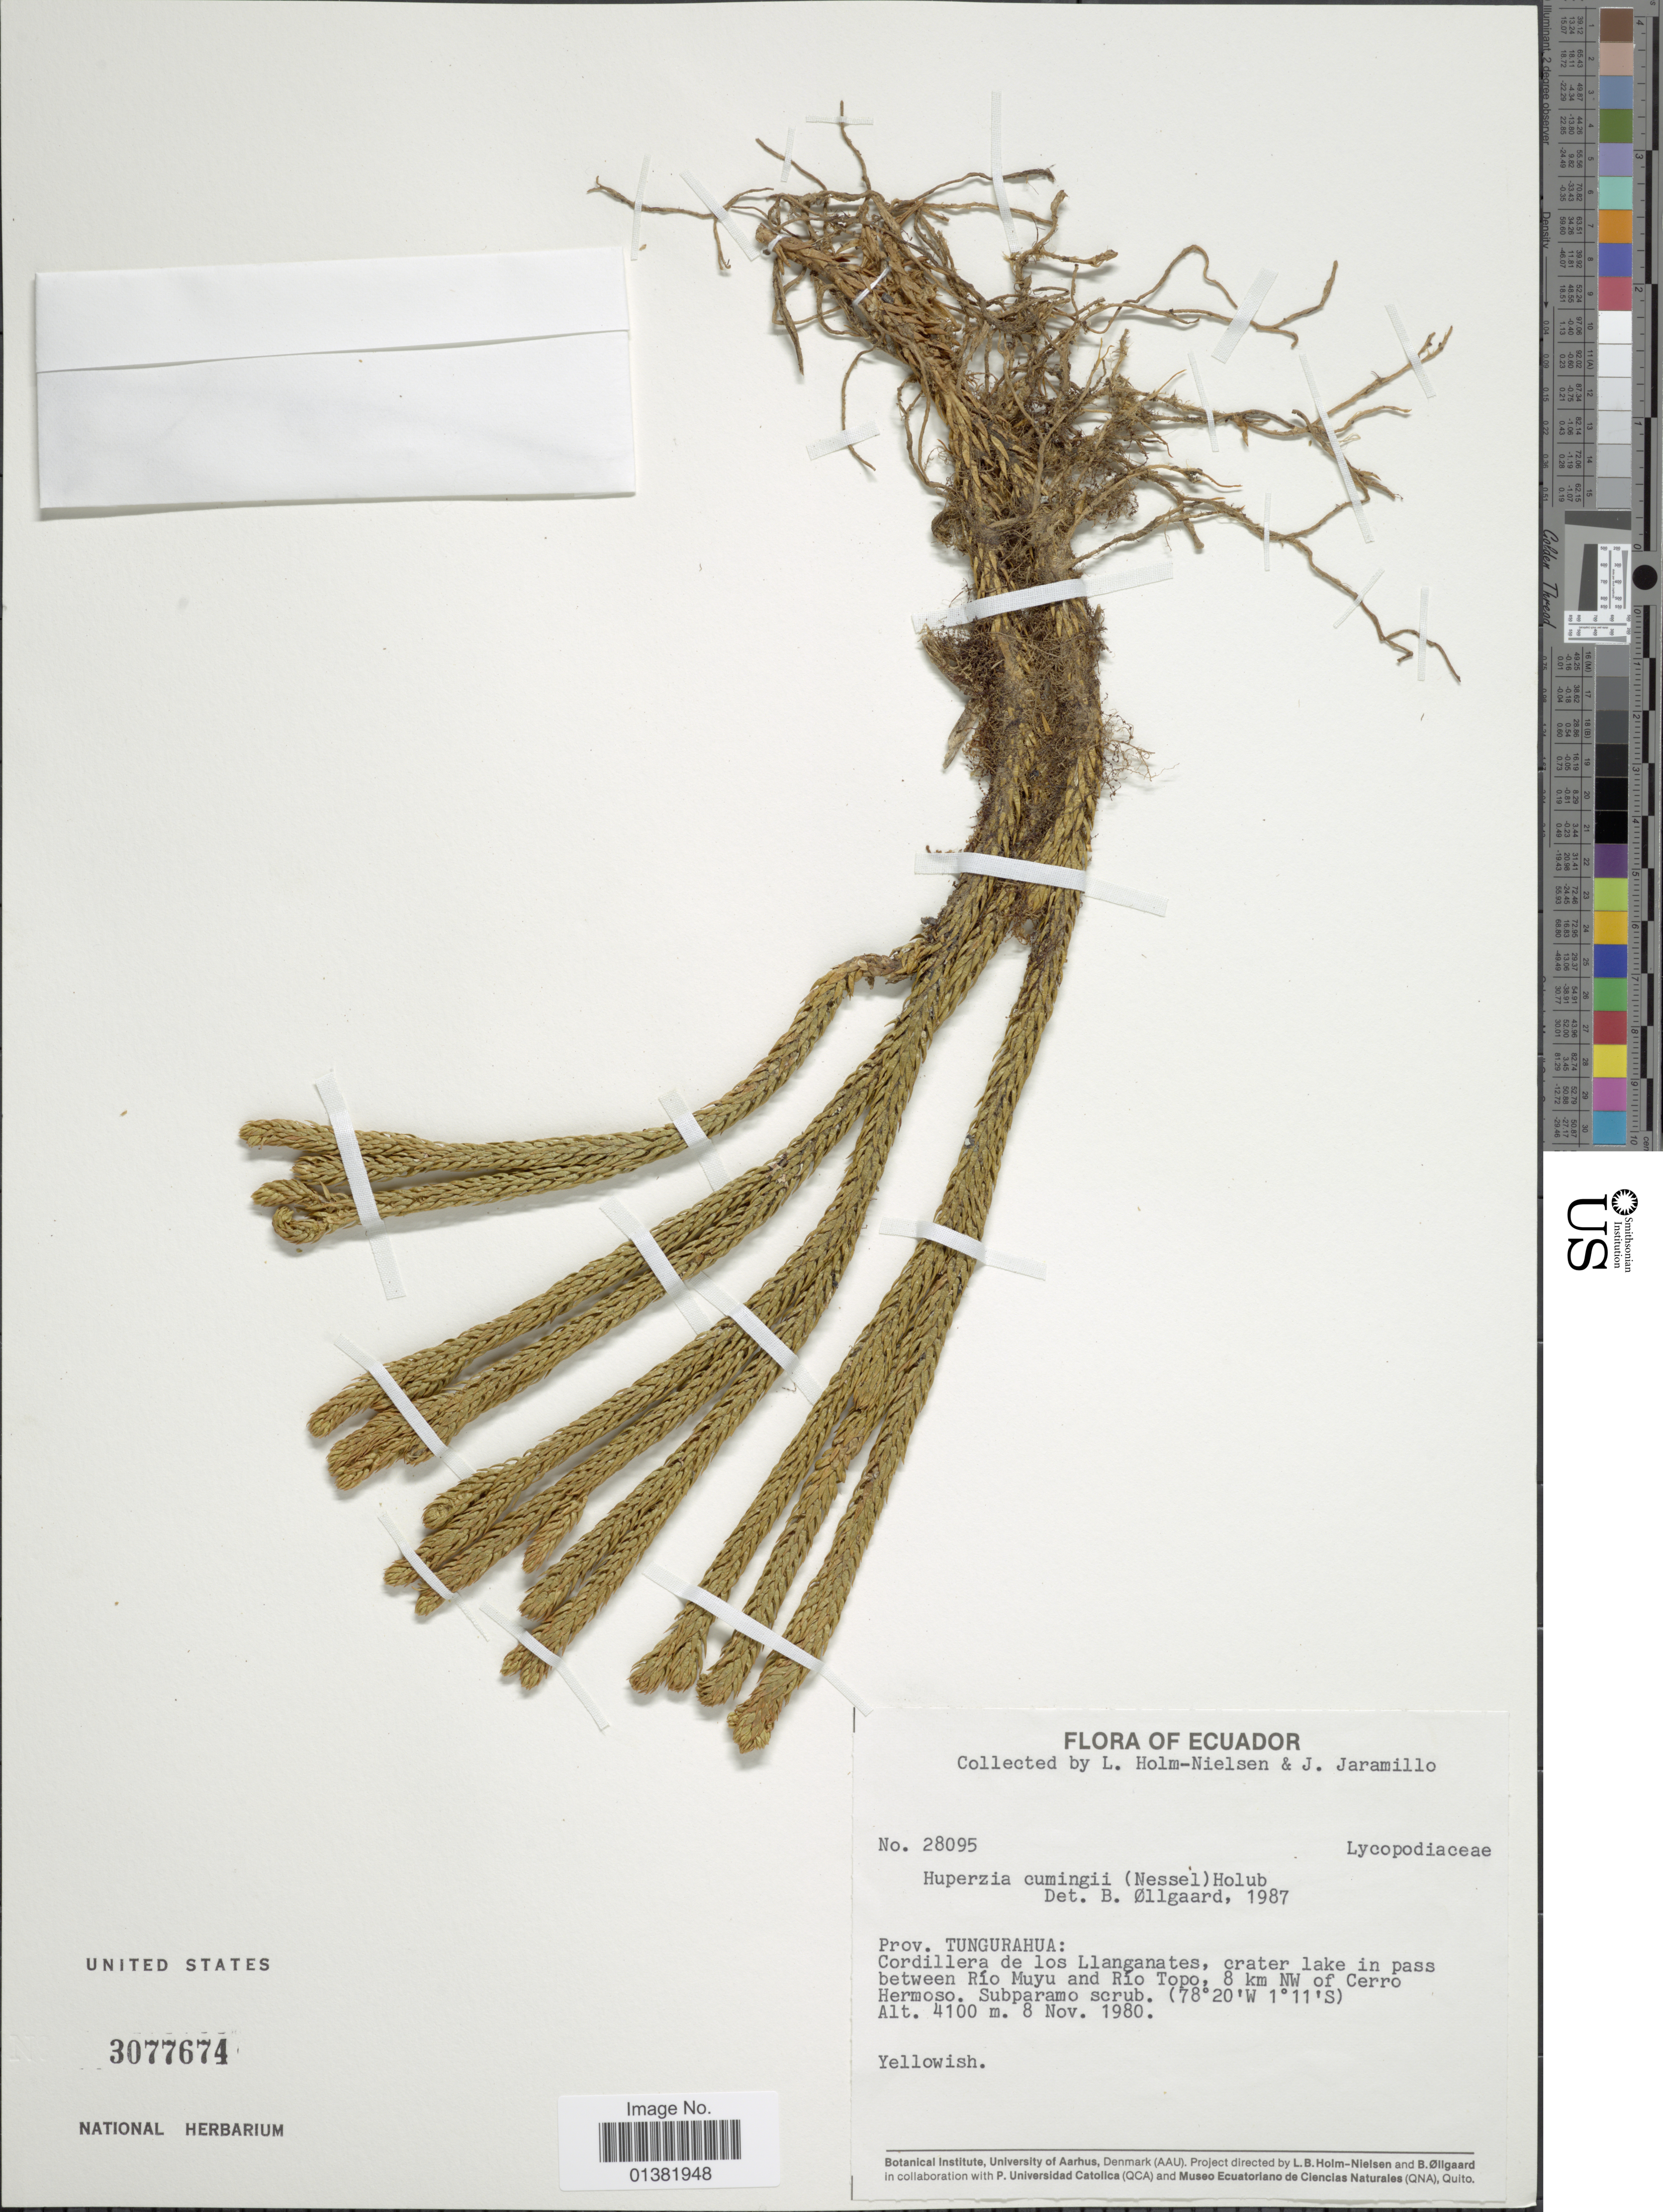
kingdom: Plantae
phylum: Tracheophyta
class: Lycopodiopsida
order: Lycopodiales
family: Lycopodiaceae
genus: Phlegmariurus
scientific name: Phlegmariurus cumingii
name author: (Nessel) B. Øllg.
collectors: L. B. Holm-Nielsen & Jaramillo, --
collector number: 28095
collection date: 1980-11-08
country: Ecuador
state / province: Tungurahua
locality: Cordillera de los Llanganates, crater lake in pass between Río Muyu and Río Topo, 8 km NW of Cerro Hermoso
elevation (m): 4100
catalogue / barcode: US 3077674